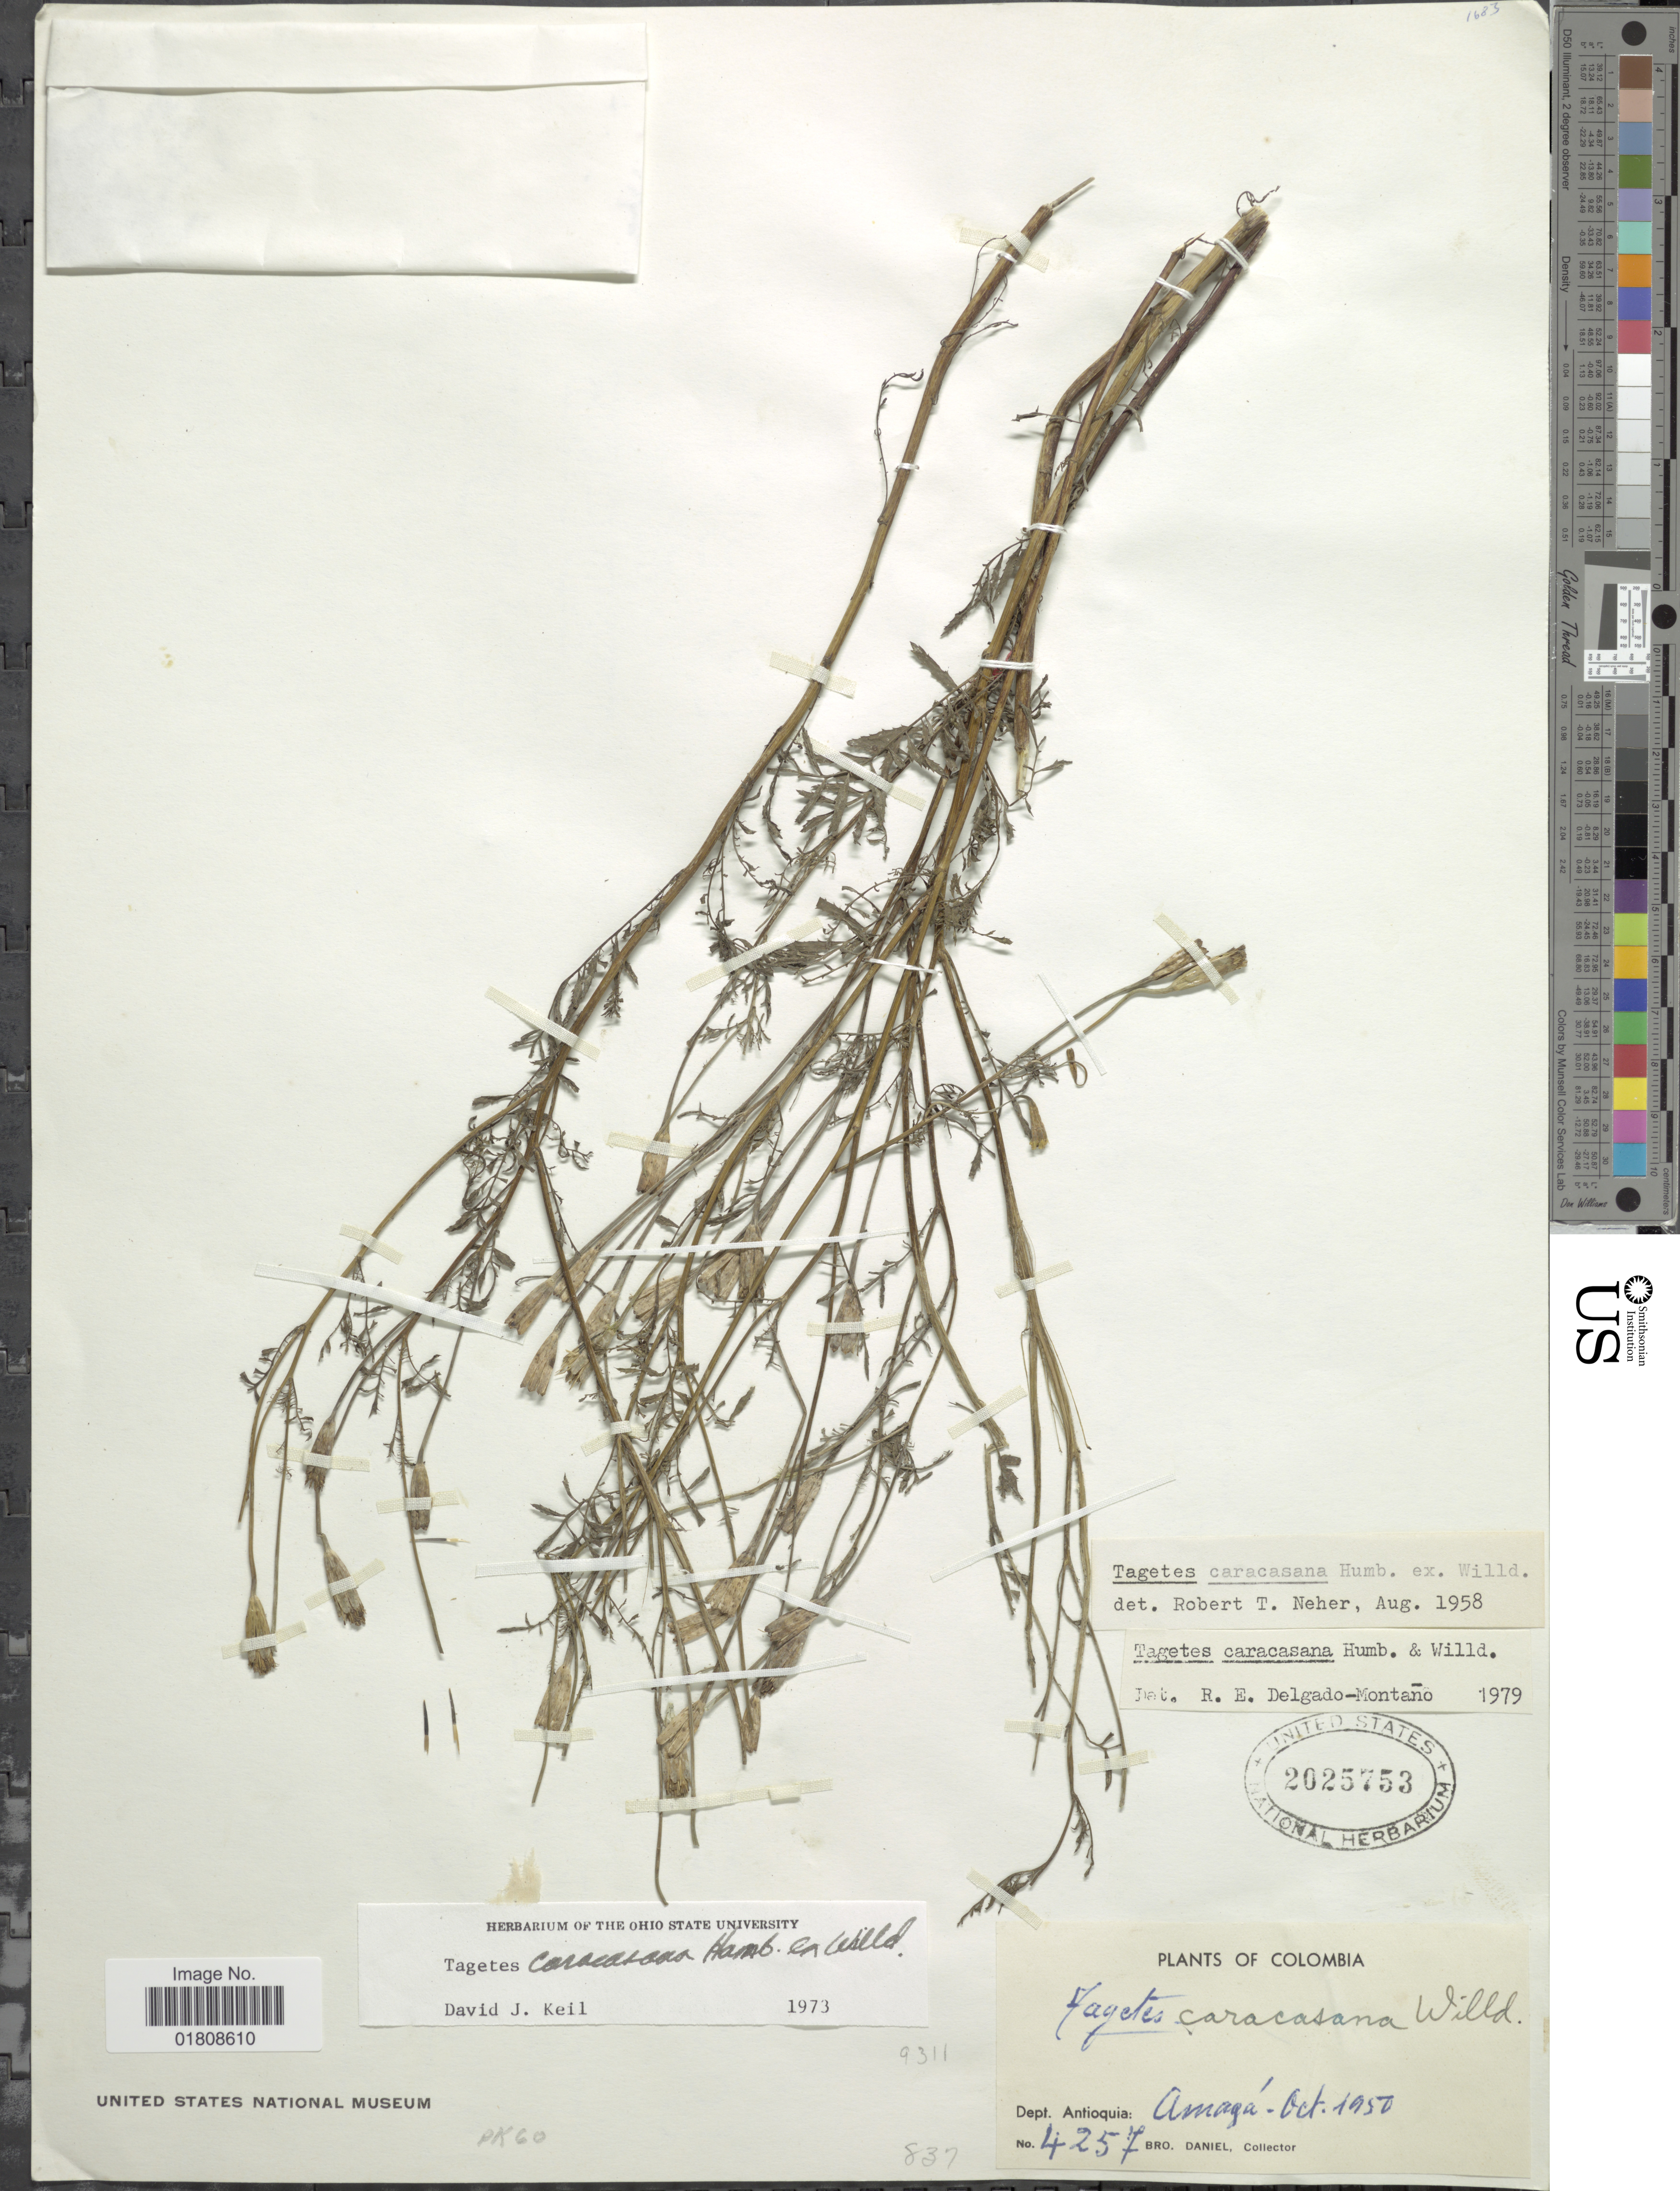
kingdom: Plantae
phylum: Tracheophyta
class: Magnoliopsida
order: Asterales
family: Asteraceae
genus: Tagetes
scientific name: Tagetes caracasana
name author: Humb. ex Willd.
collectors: Bro. Daniel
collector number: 4257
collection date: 1950-10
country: Colombia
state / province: Antioquia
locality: Amaga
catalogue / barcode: US 2025753